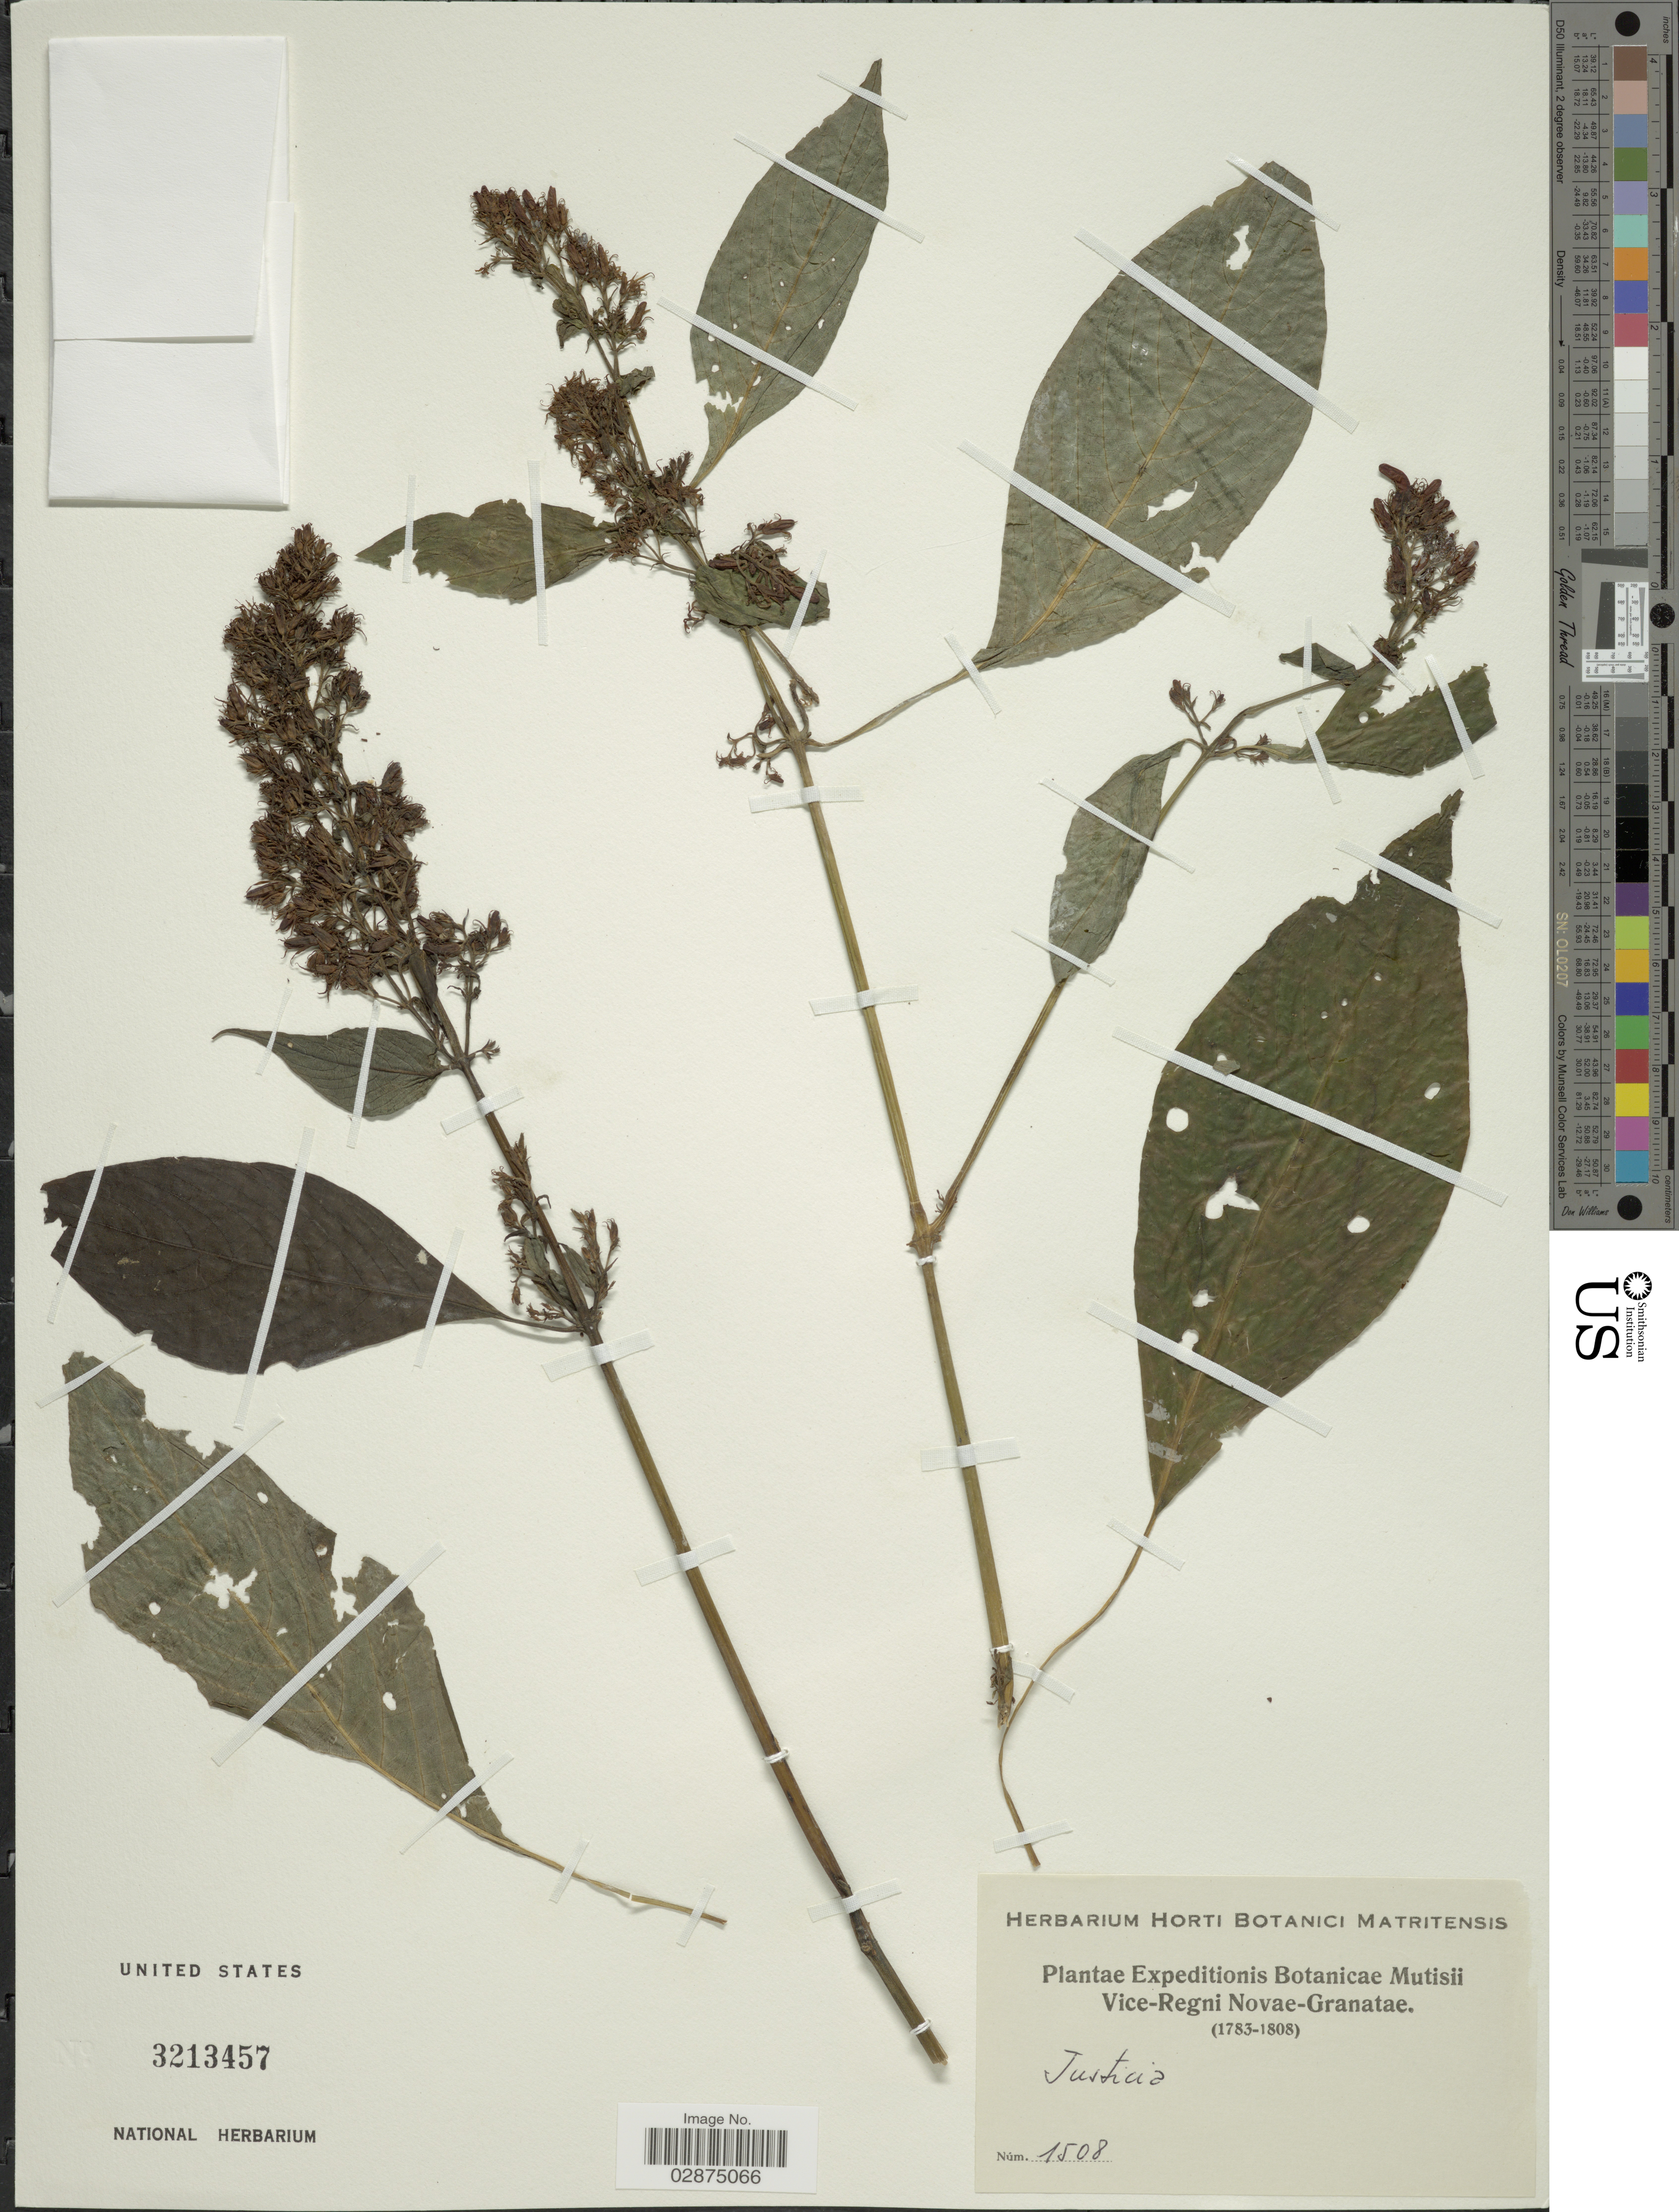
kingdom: Plantae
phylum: Tracheophyta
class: Magnoliopsida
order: Lamiales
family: Acanthaceae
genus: Habracanthus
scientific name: Habracanthus sanguineus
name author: Nees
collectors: ex herb. Horti Botanici Matritensis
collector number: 1508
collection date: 1783/1808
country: Colombia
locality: Vice-Regni Novae-Granatae.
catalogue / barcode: US 3213457